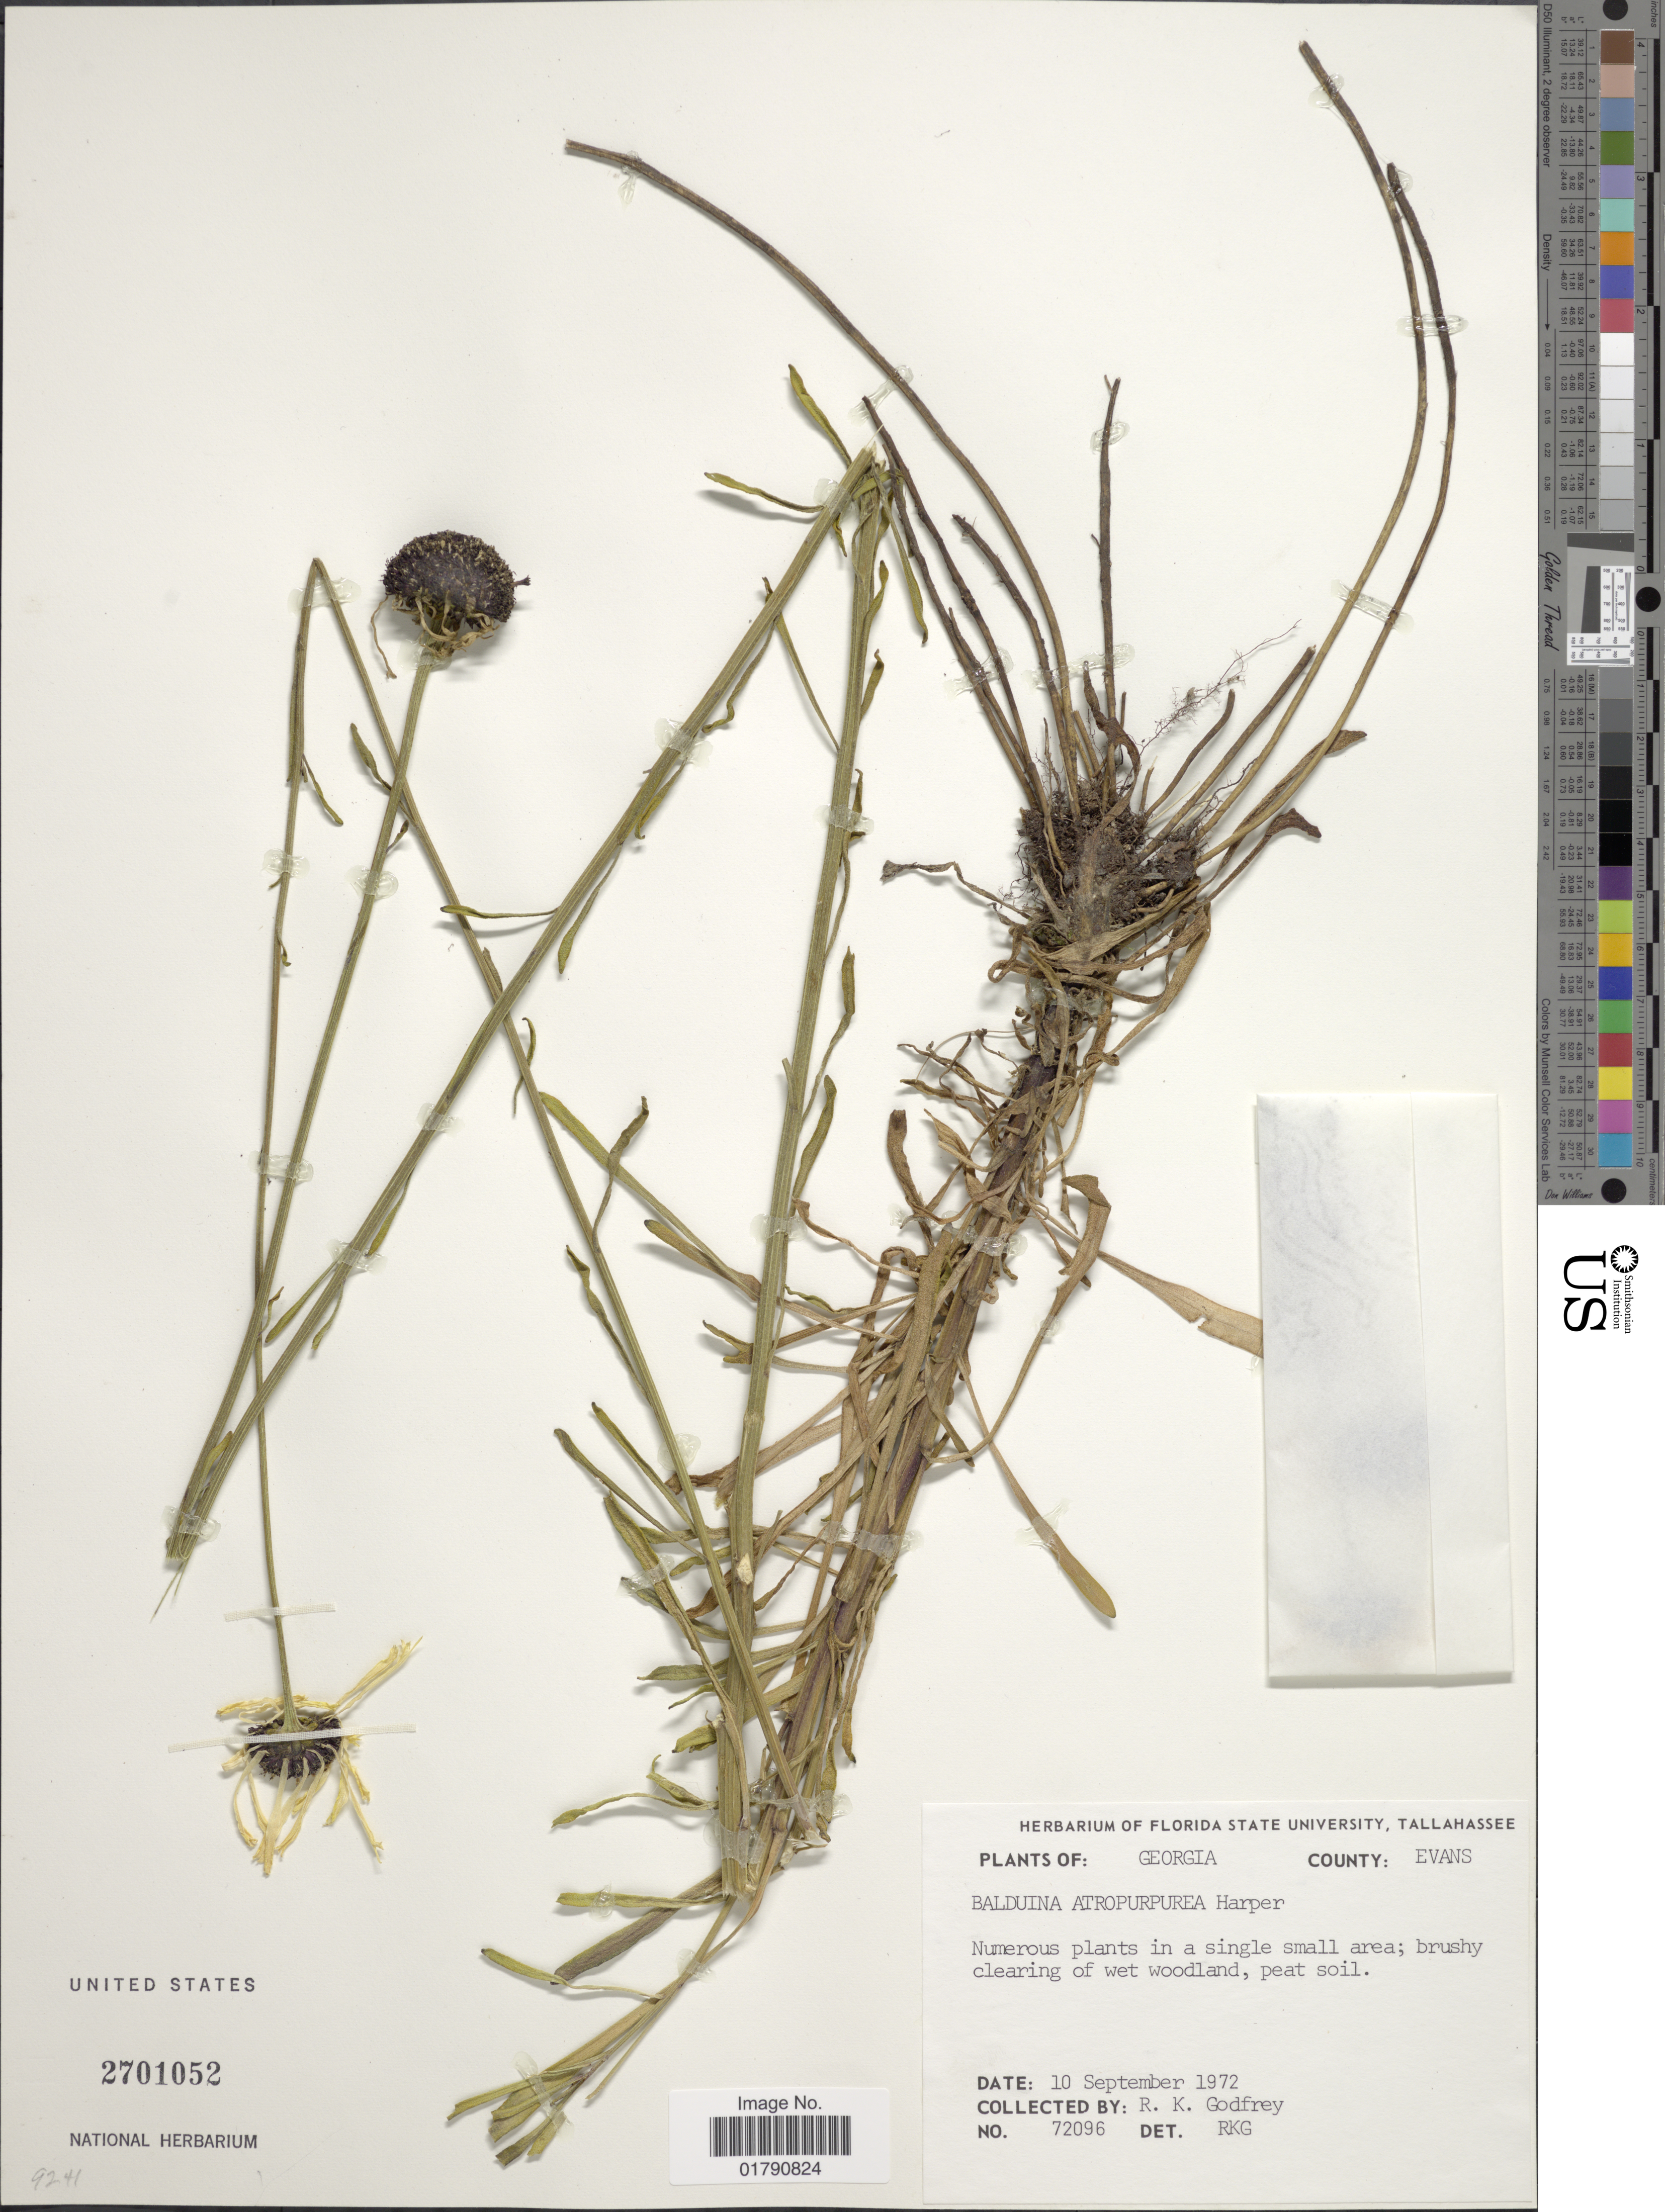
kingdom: Plantae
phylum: Tracheophyta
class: Magnoliopsida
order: Asterales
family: Asteraceae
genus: Balduina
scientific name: Balduina atropurpurea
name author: R.M. Harper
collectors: R. K. Godfrey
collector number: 72096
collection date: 1972-09-10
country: United States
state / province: Georgia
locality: County Evans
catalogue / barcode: US 2701052